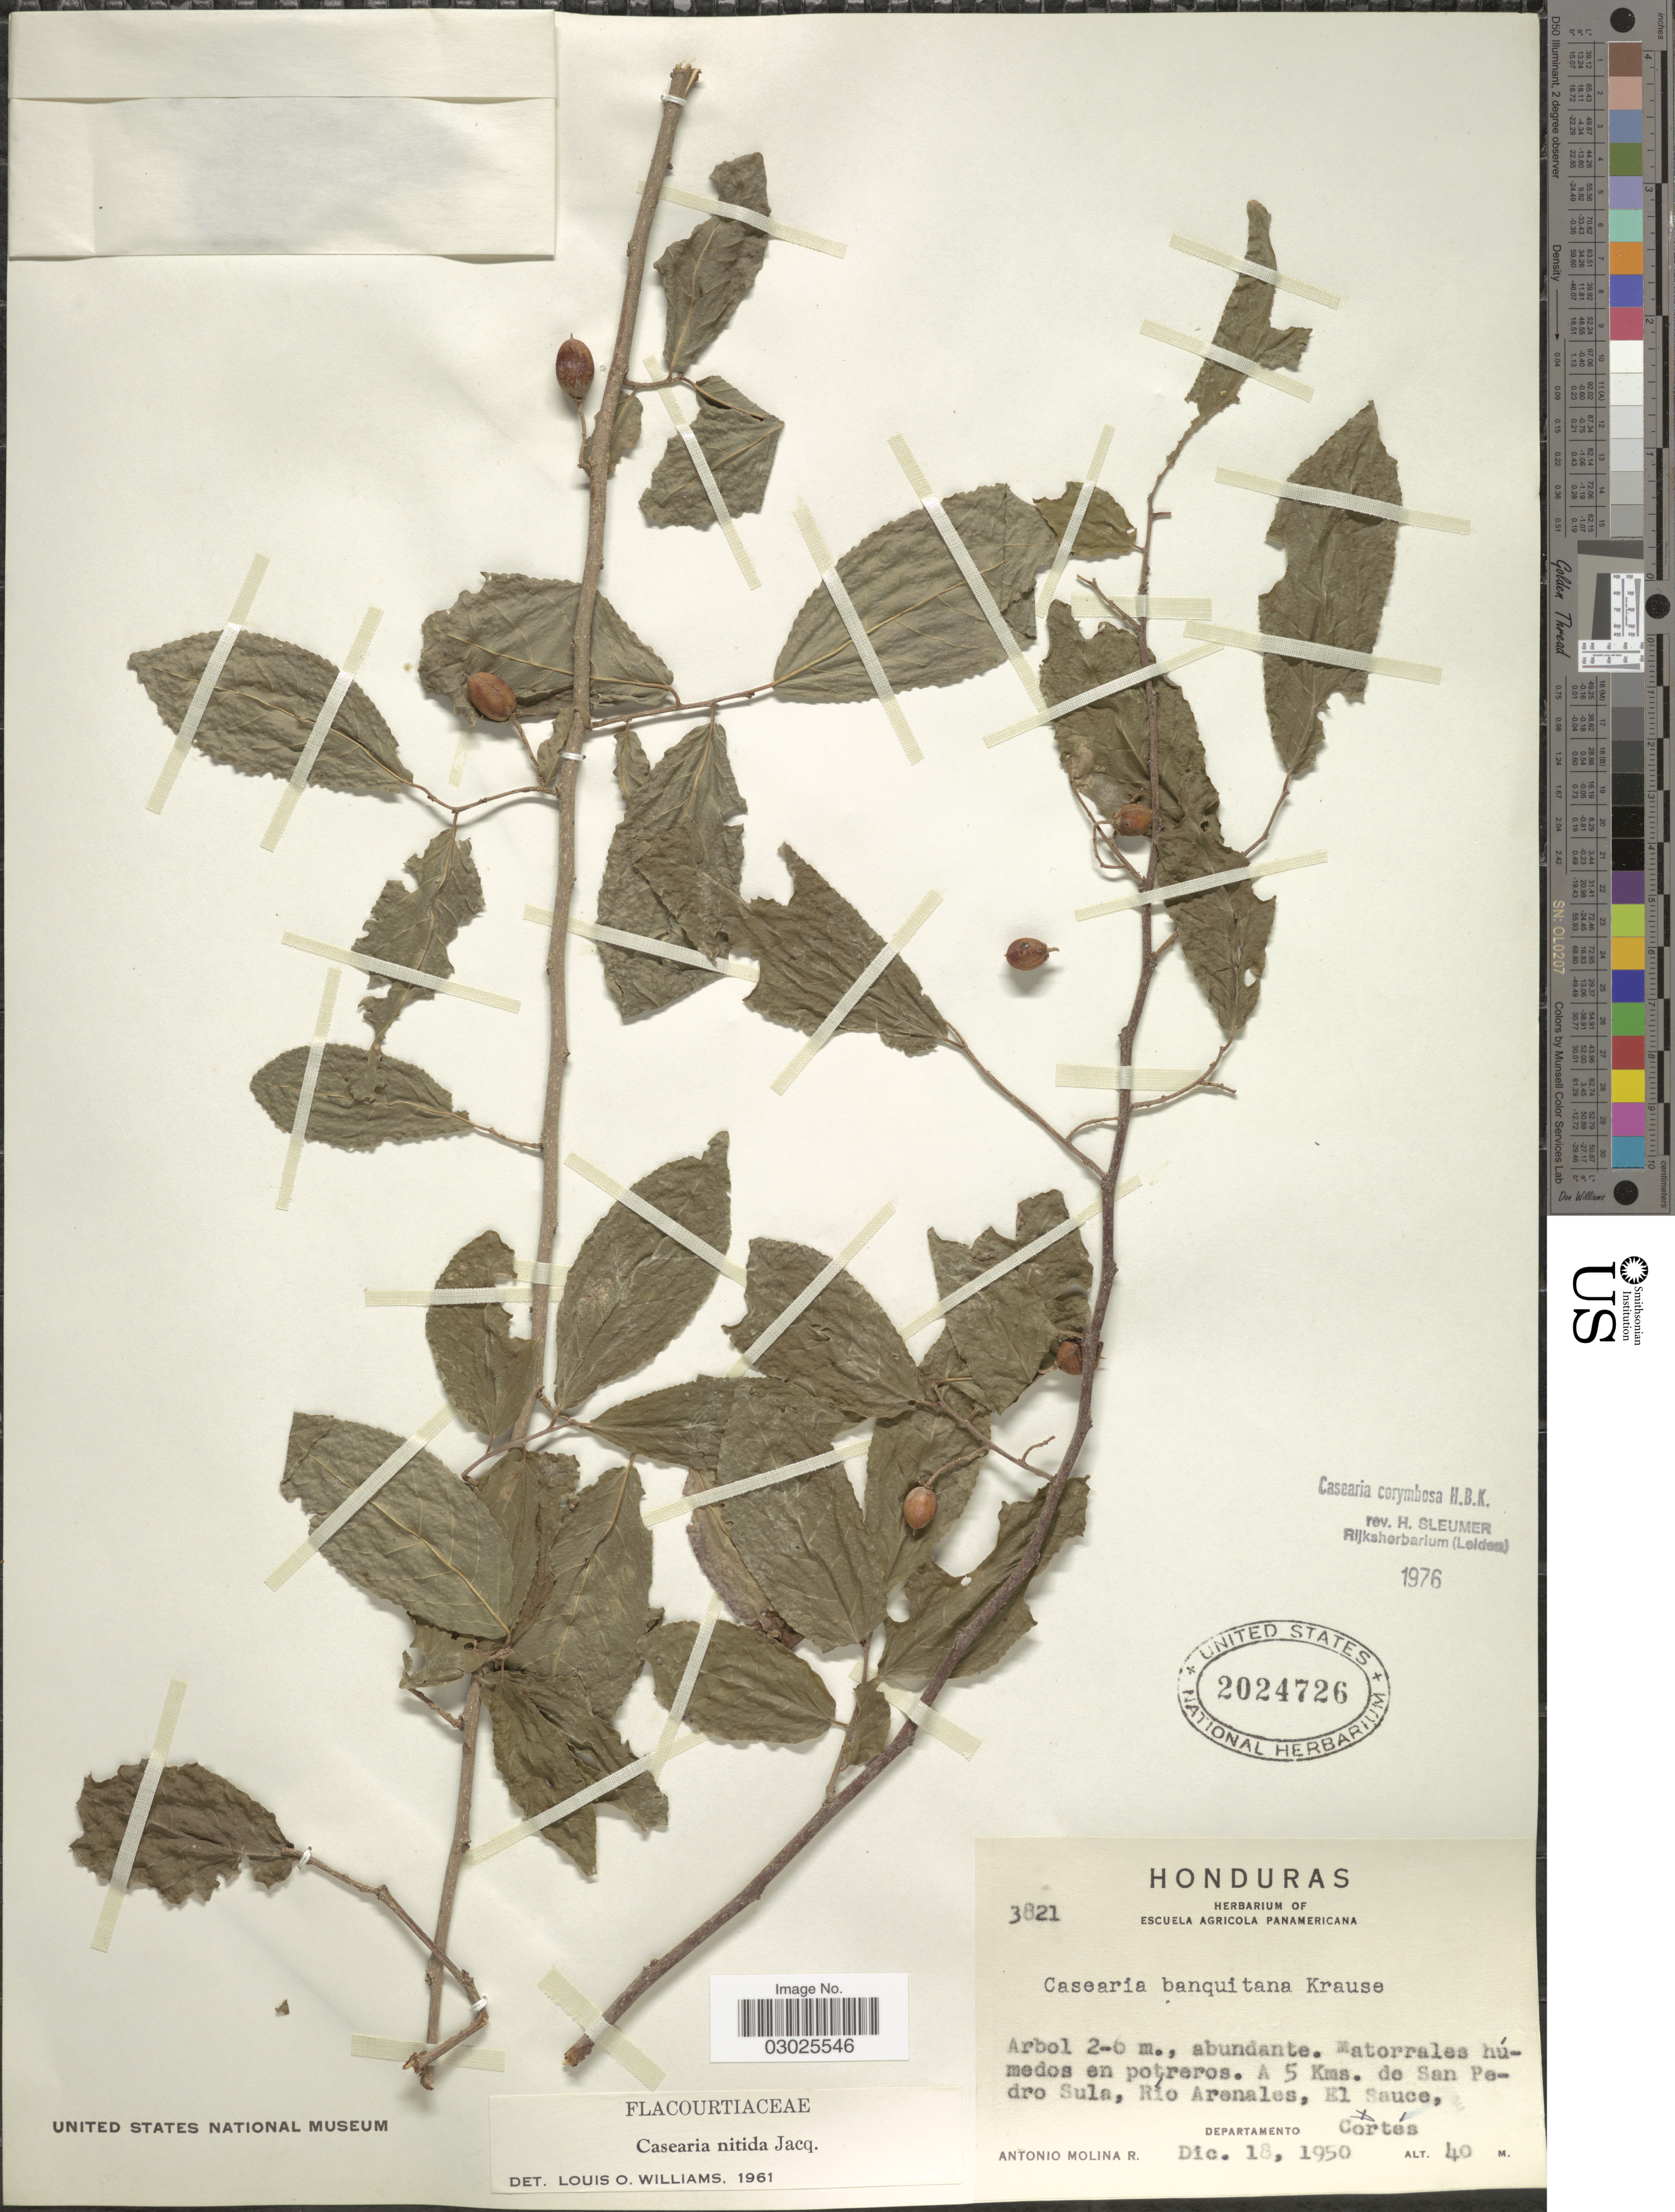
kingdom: Plantae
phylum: Tracheophyta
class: Magnoliopsida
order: Malpighiales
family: Salicaceae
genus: Casearia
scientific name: Casearia corymbosa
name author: Kunth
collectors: A. Molina R.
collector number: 3821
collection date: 1950-12-18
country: Honduras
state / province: Cortés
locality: Matorrales húmedos en potreros. A 5 Kms. de San Pedro Sula, Río Arenales, El Sauce, Departamento Cortés.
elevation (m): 40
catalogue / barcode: US 2024726